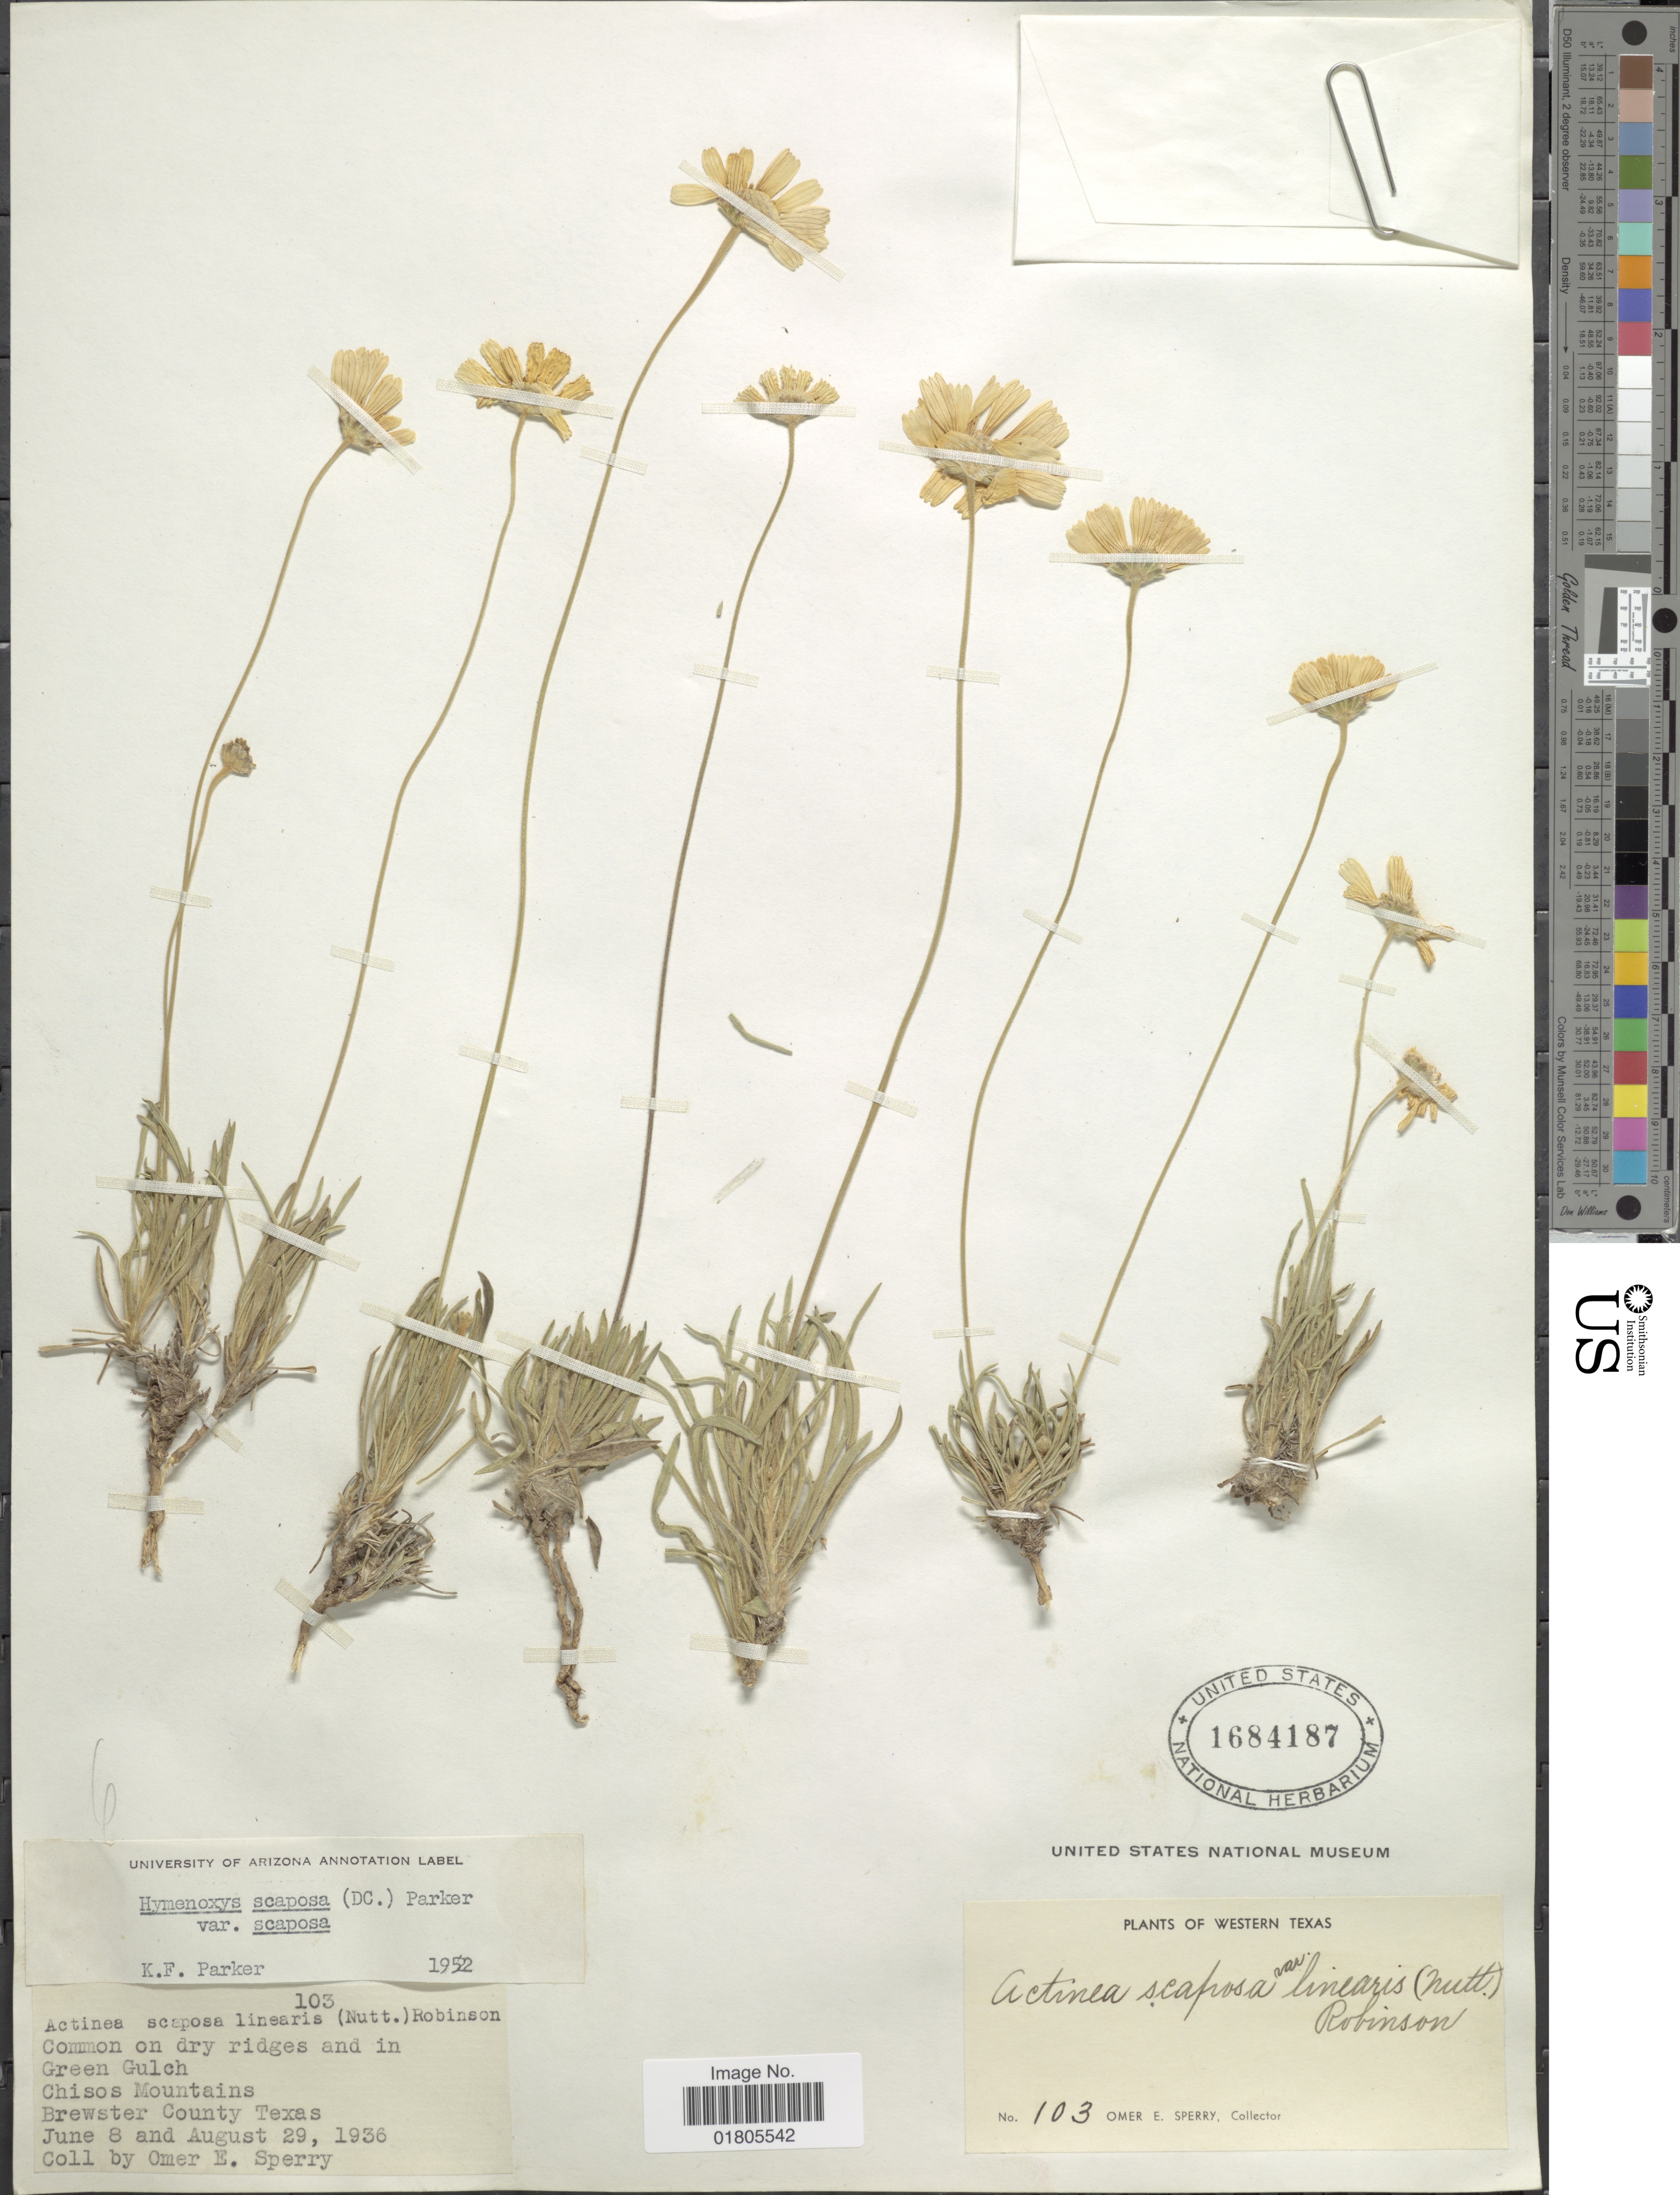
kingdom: Plantae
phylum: Tracheophyta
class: Magnoliopsida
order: Asterales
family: Asteraceae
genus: Actinea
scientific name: Actinea scaposa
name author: (DC.) Kuntze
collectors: O. E. Sperry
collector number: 103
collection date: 1936-06-08/1936-08-29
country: United States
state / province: Texas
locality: Green Gulch, Chisos Mountains. Brewster County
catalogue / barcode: US 1684187